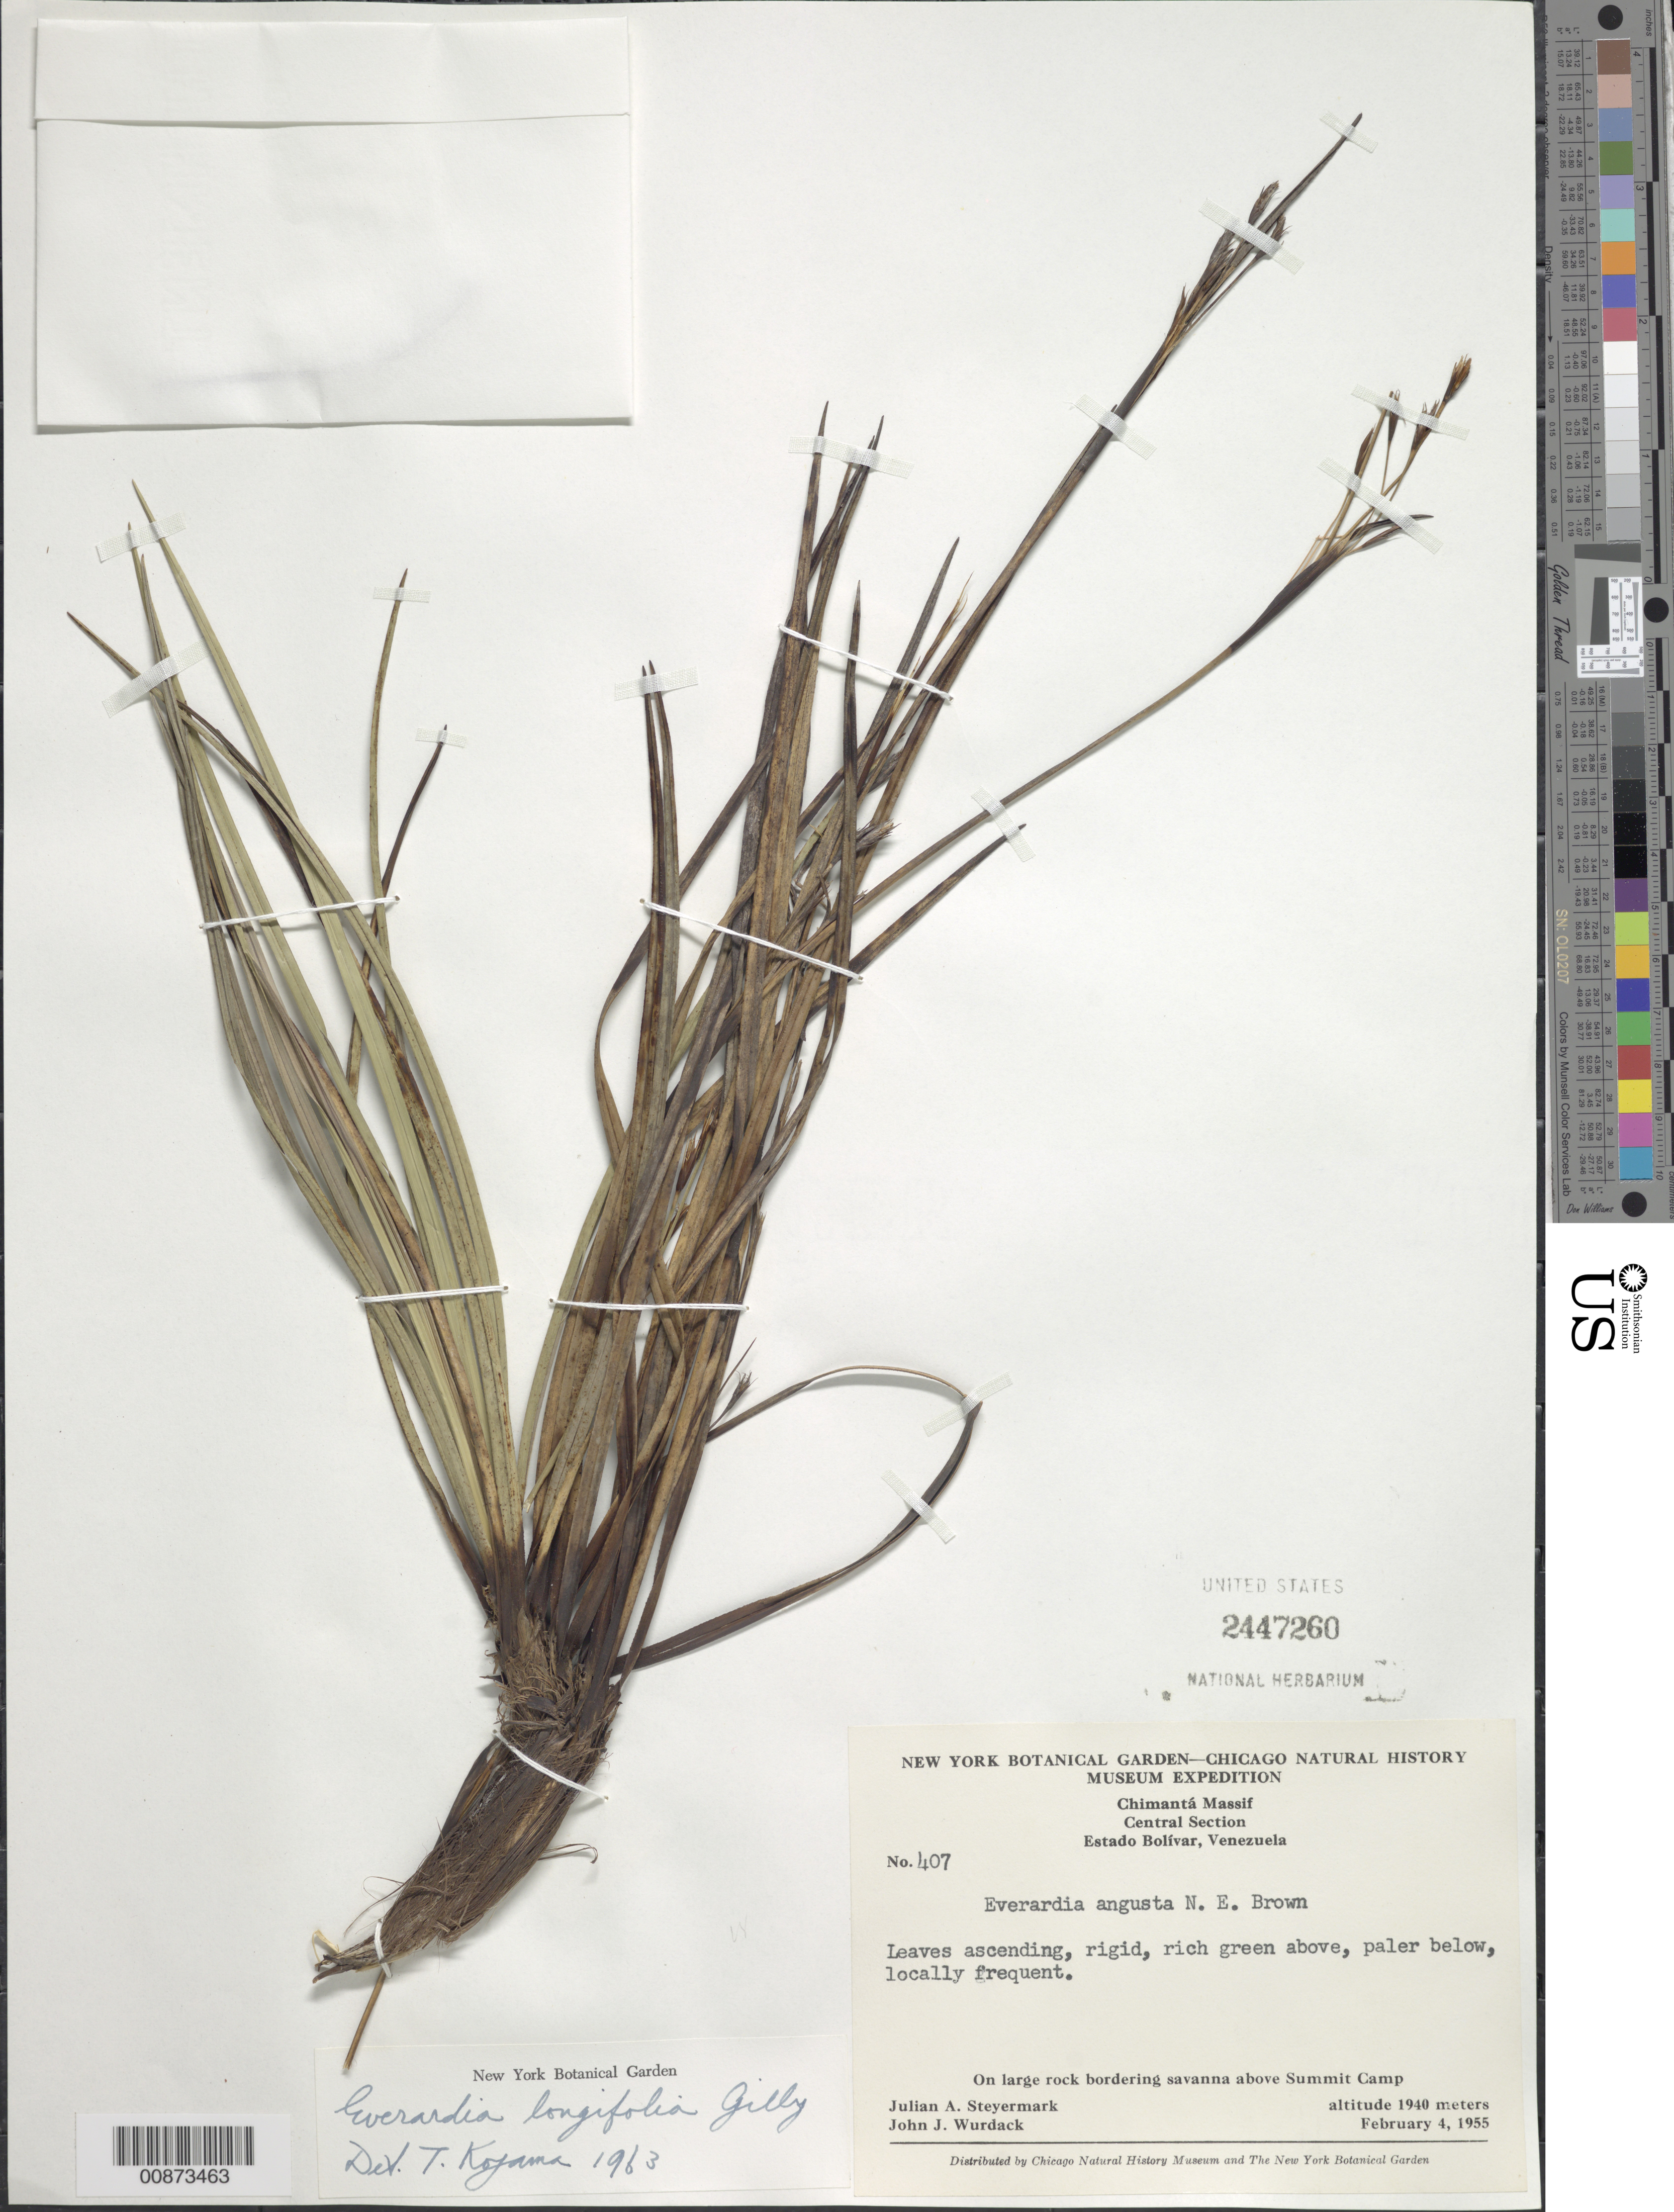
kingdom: Plantae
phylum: Tracheophyta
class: Liliopsida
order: Poales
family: Cyperaceae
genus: Cephalocarpus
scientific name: Cephalocarpus longifolius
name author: (Gilly) S.M. Costa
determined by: Strong, Mark T., (BOT), Smithsonian Institution - National Museum of Natural History (UNITED STATES)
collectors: J. Steyermark & J. J. Wurdack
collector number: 55 407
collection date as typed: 4-Feb-55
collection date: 1955-02-04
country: Venezuela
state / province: Bolívar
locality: Chimantá Massif, Central Section, Summit Camp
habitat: On large rock bordering savanna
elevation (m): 1940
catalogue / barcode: US 2447260